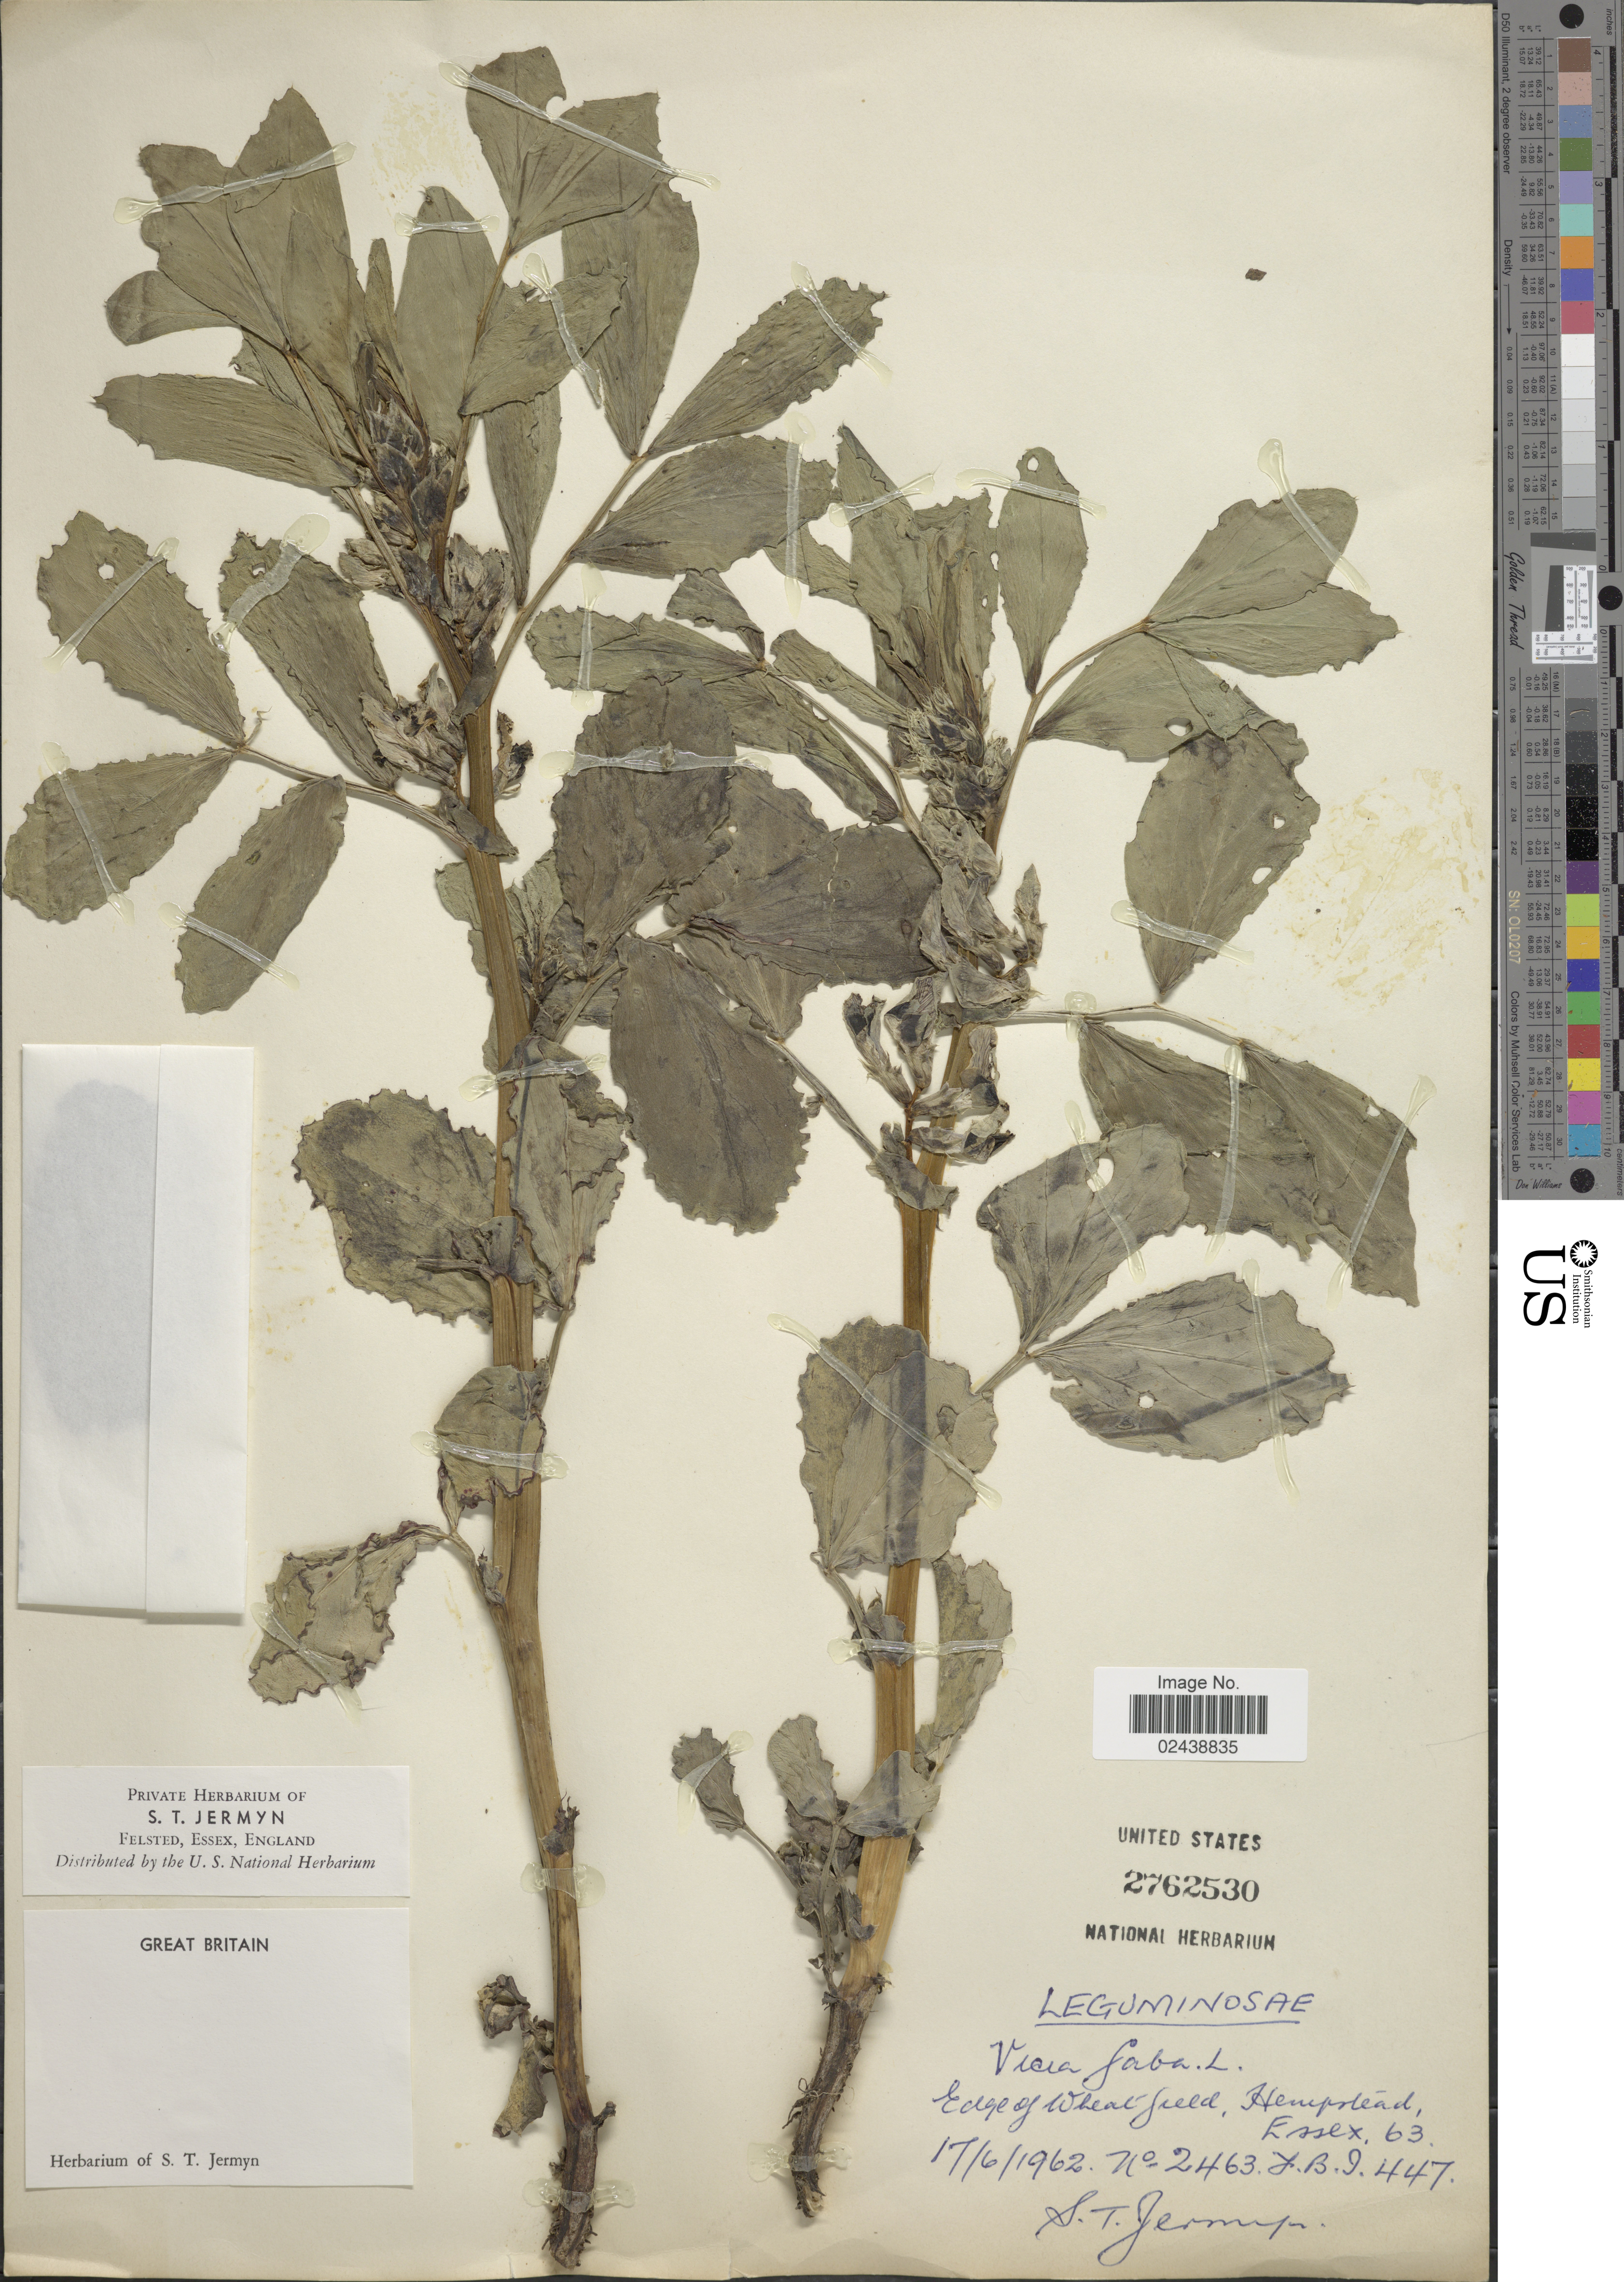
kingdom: Plantae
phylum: Tracheophyta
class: Magnoliopsida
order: Fabales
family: Fabaceae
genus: Vicia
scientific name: Vicia faba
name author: L.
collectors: S. Jermyn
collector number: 2463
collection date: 1962-06-17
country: United Kingdom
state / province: England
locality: Edge of Wheat field, Hempstead, Essex, 63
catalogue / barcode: US 2762530